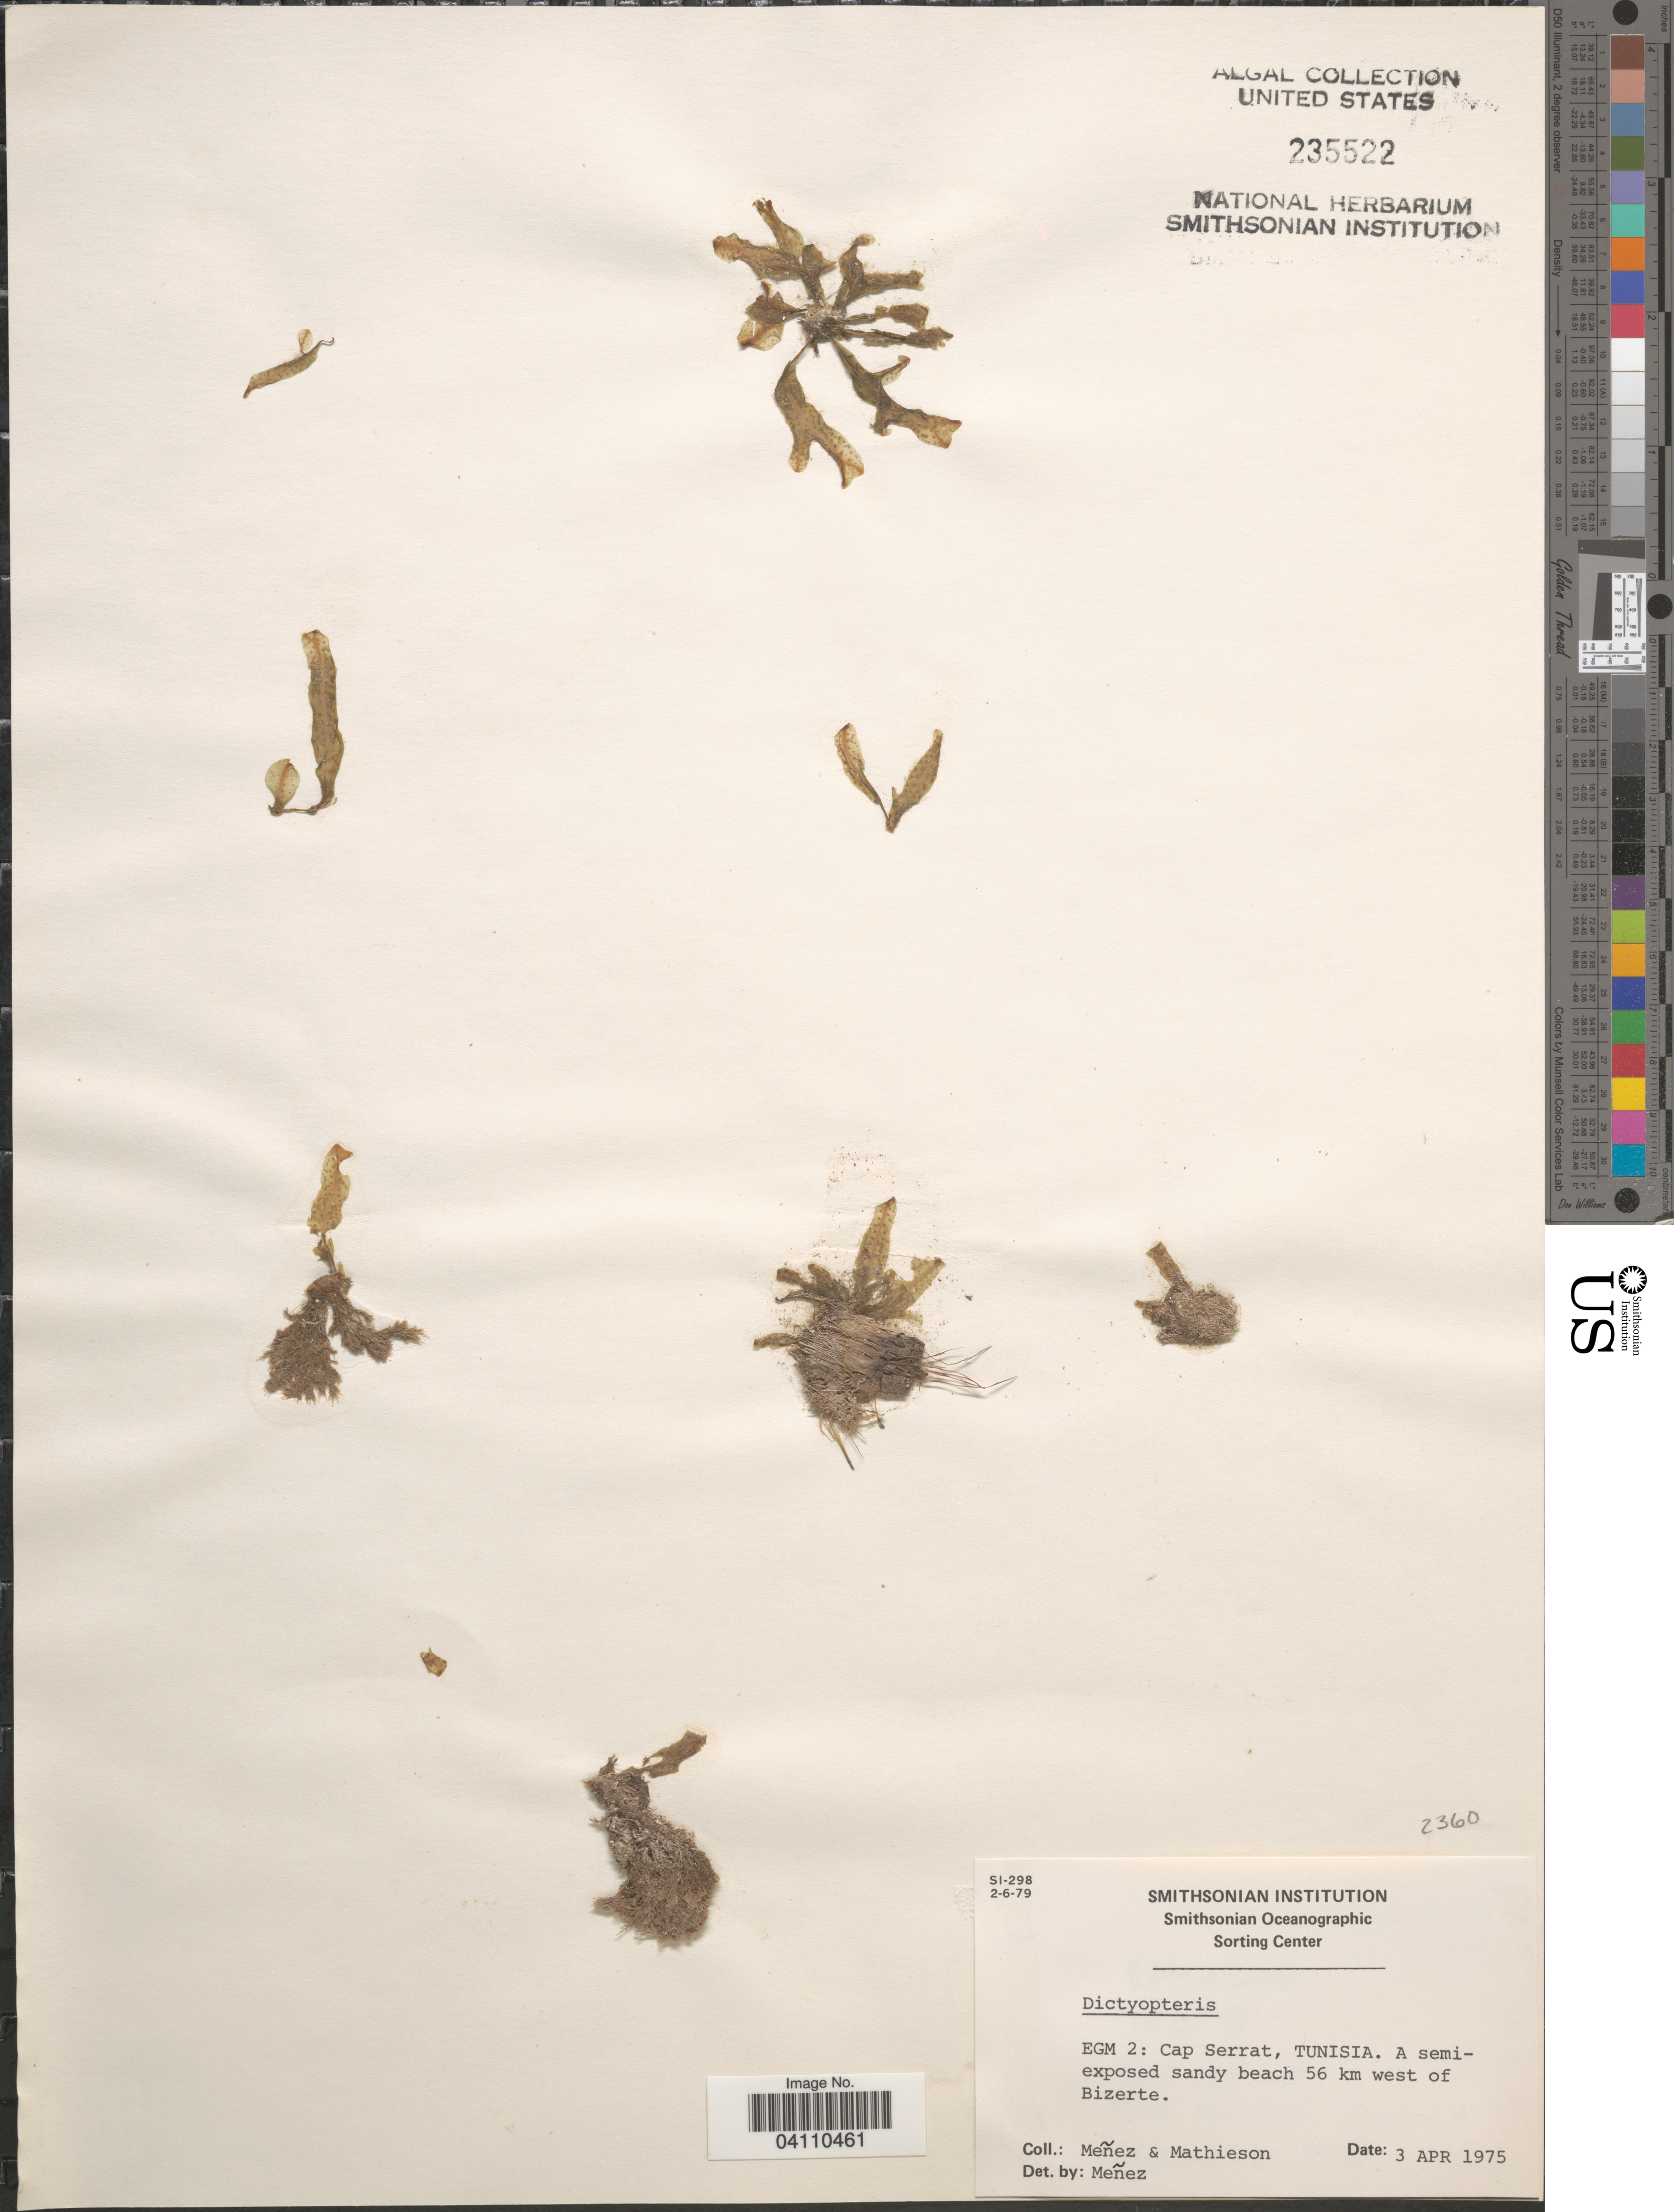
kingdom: Chromista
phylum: Ochrophyta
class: Phaeophyceae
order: Dictyotales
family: Dictyotaceae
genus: Dictyopteris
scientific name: Dictyopteris sp.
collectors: Menez & Mathieson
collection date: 1975-04-03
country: Tunisia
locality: EGM 2: Cap Serrat, Tunisia. A semi-exposed sandy beach 56 km west of Bizerte.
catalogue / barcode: US 235522